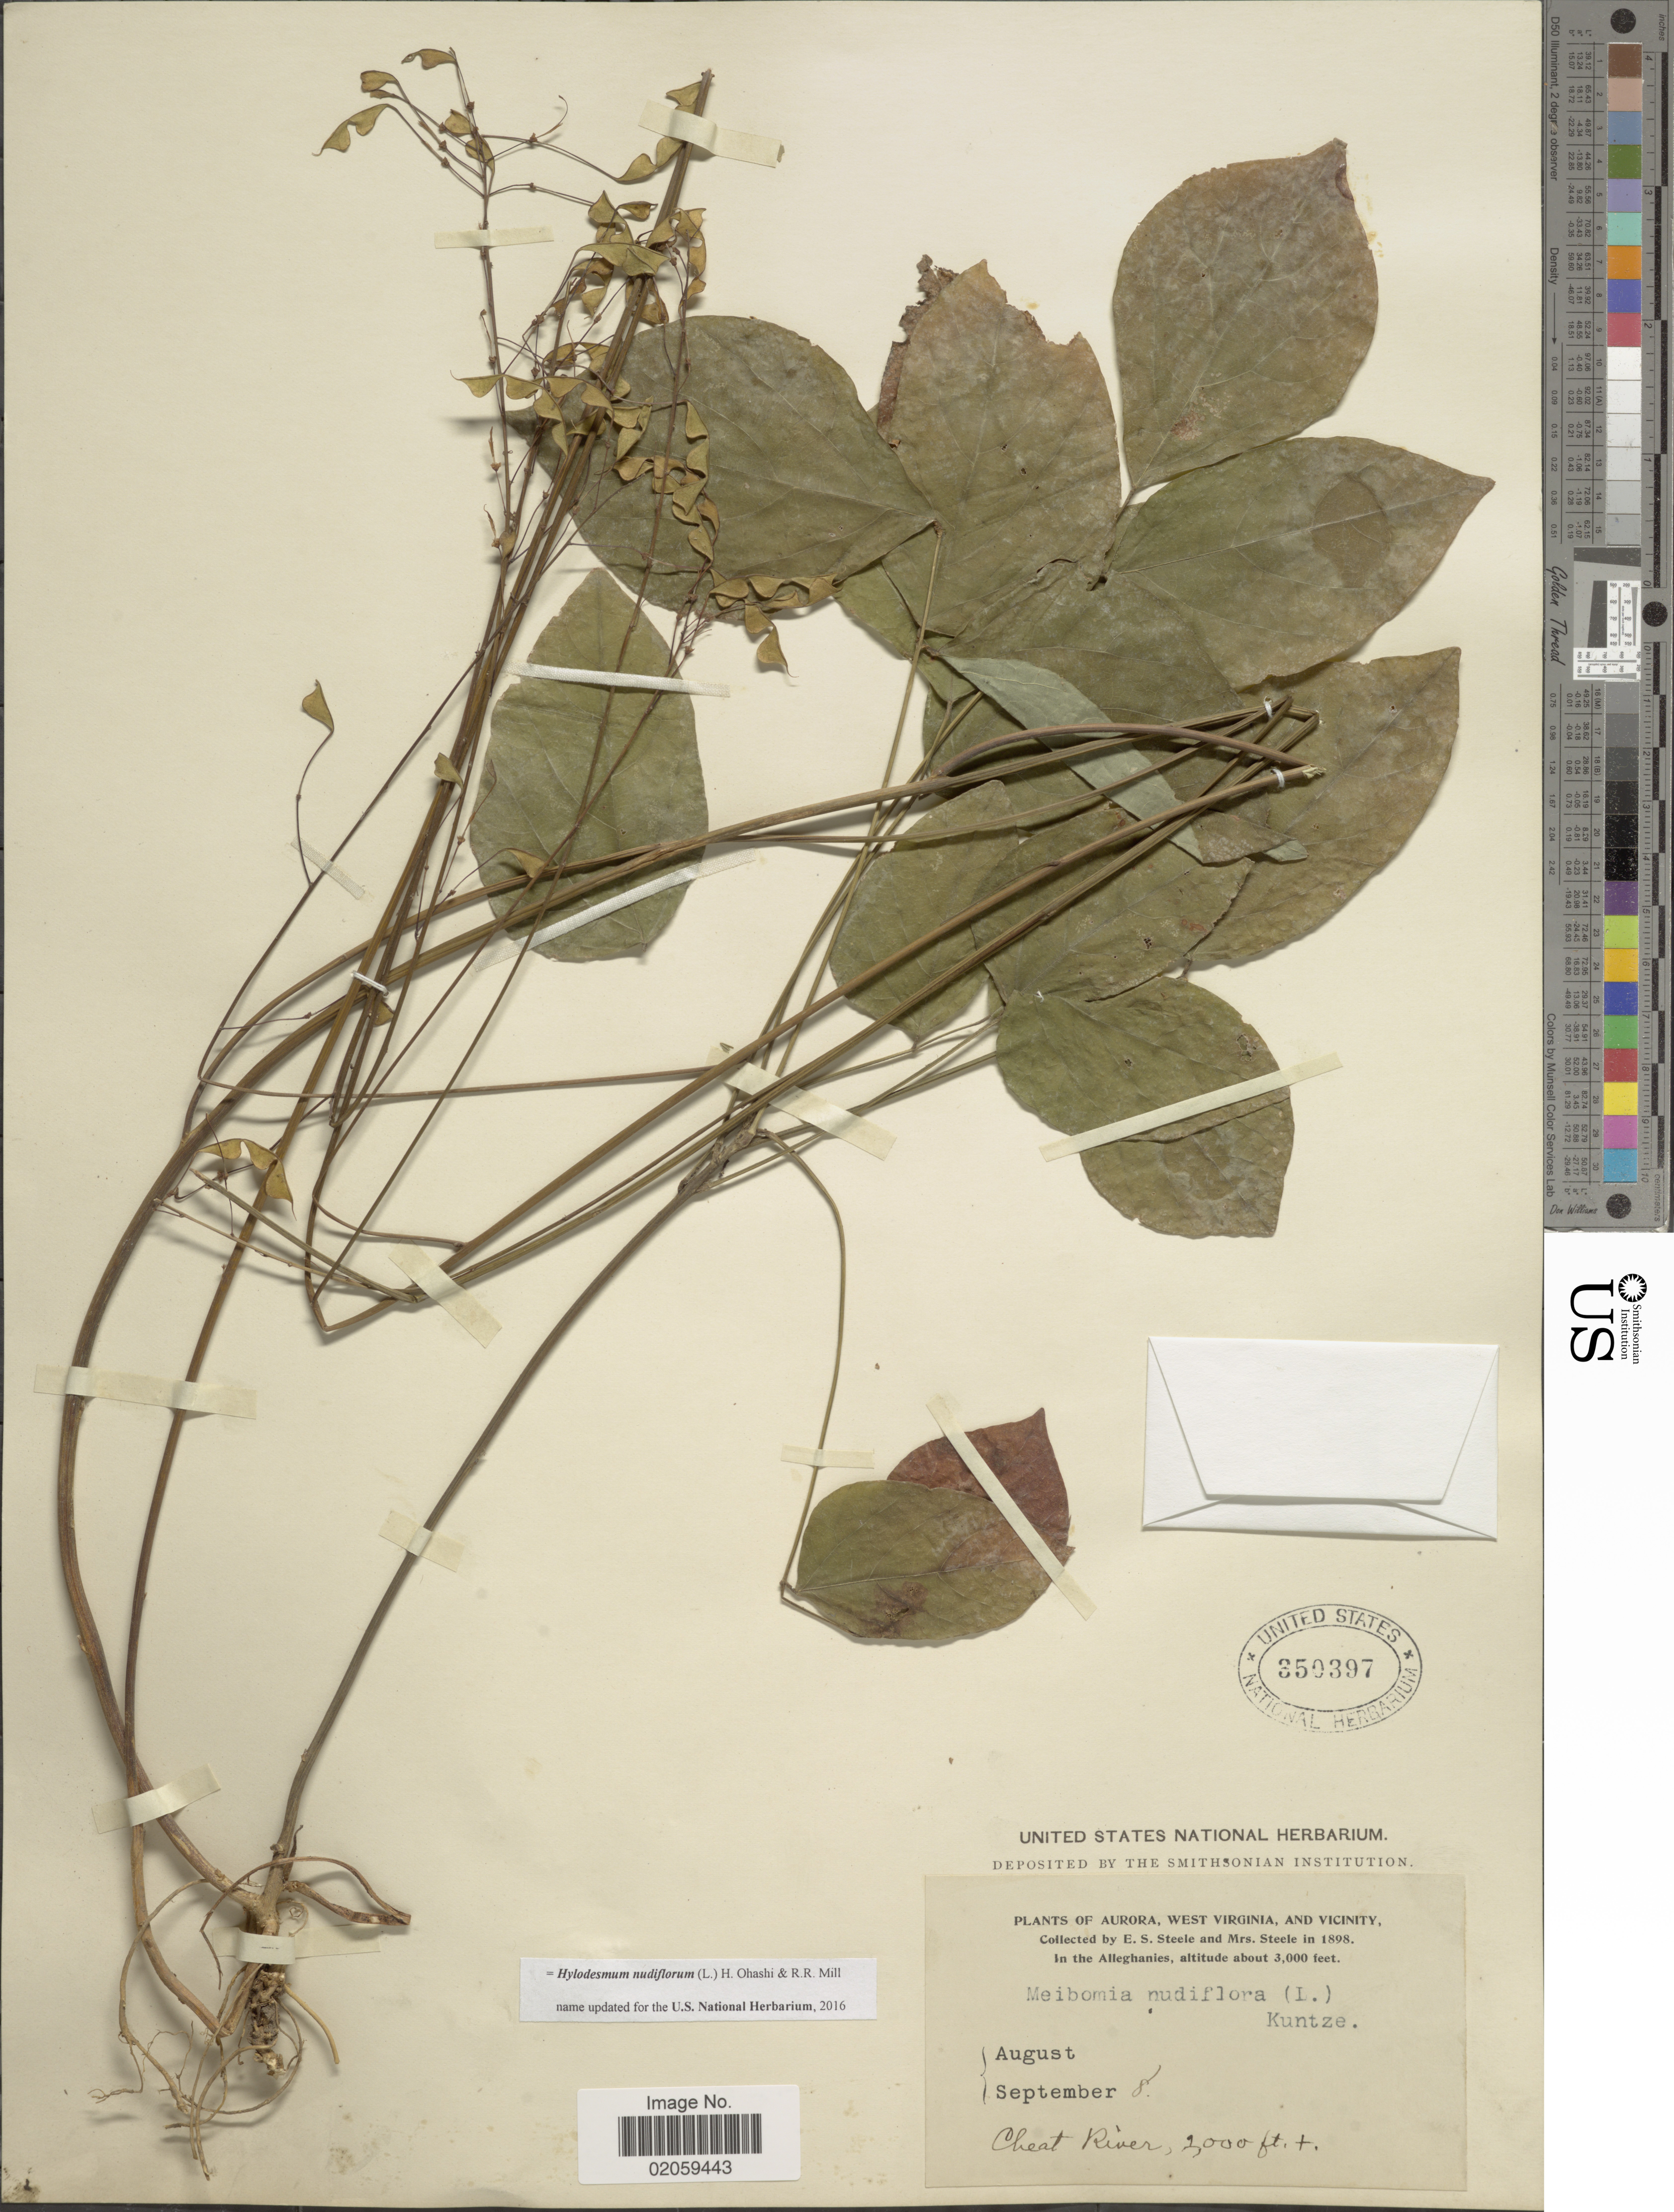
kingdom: Plantae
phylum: Tracheophyta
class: Magnoliopsida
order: Fabales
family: Fabaceae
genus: Hylodesmum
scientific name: Hylodesmum nudiflorum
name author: (L.) H. Ohashi & R.R. Mill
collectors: E. Steele & Mrs. E. S. Steele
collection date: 1898-09-08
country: United States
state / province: West Virginia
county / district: Preston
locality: Aurora, West Vriginia, and Vicinity, Alleghanies, Cheat River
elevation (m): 914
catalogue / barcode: US 350397